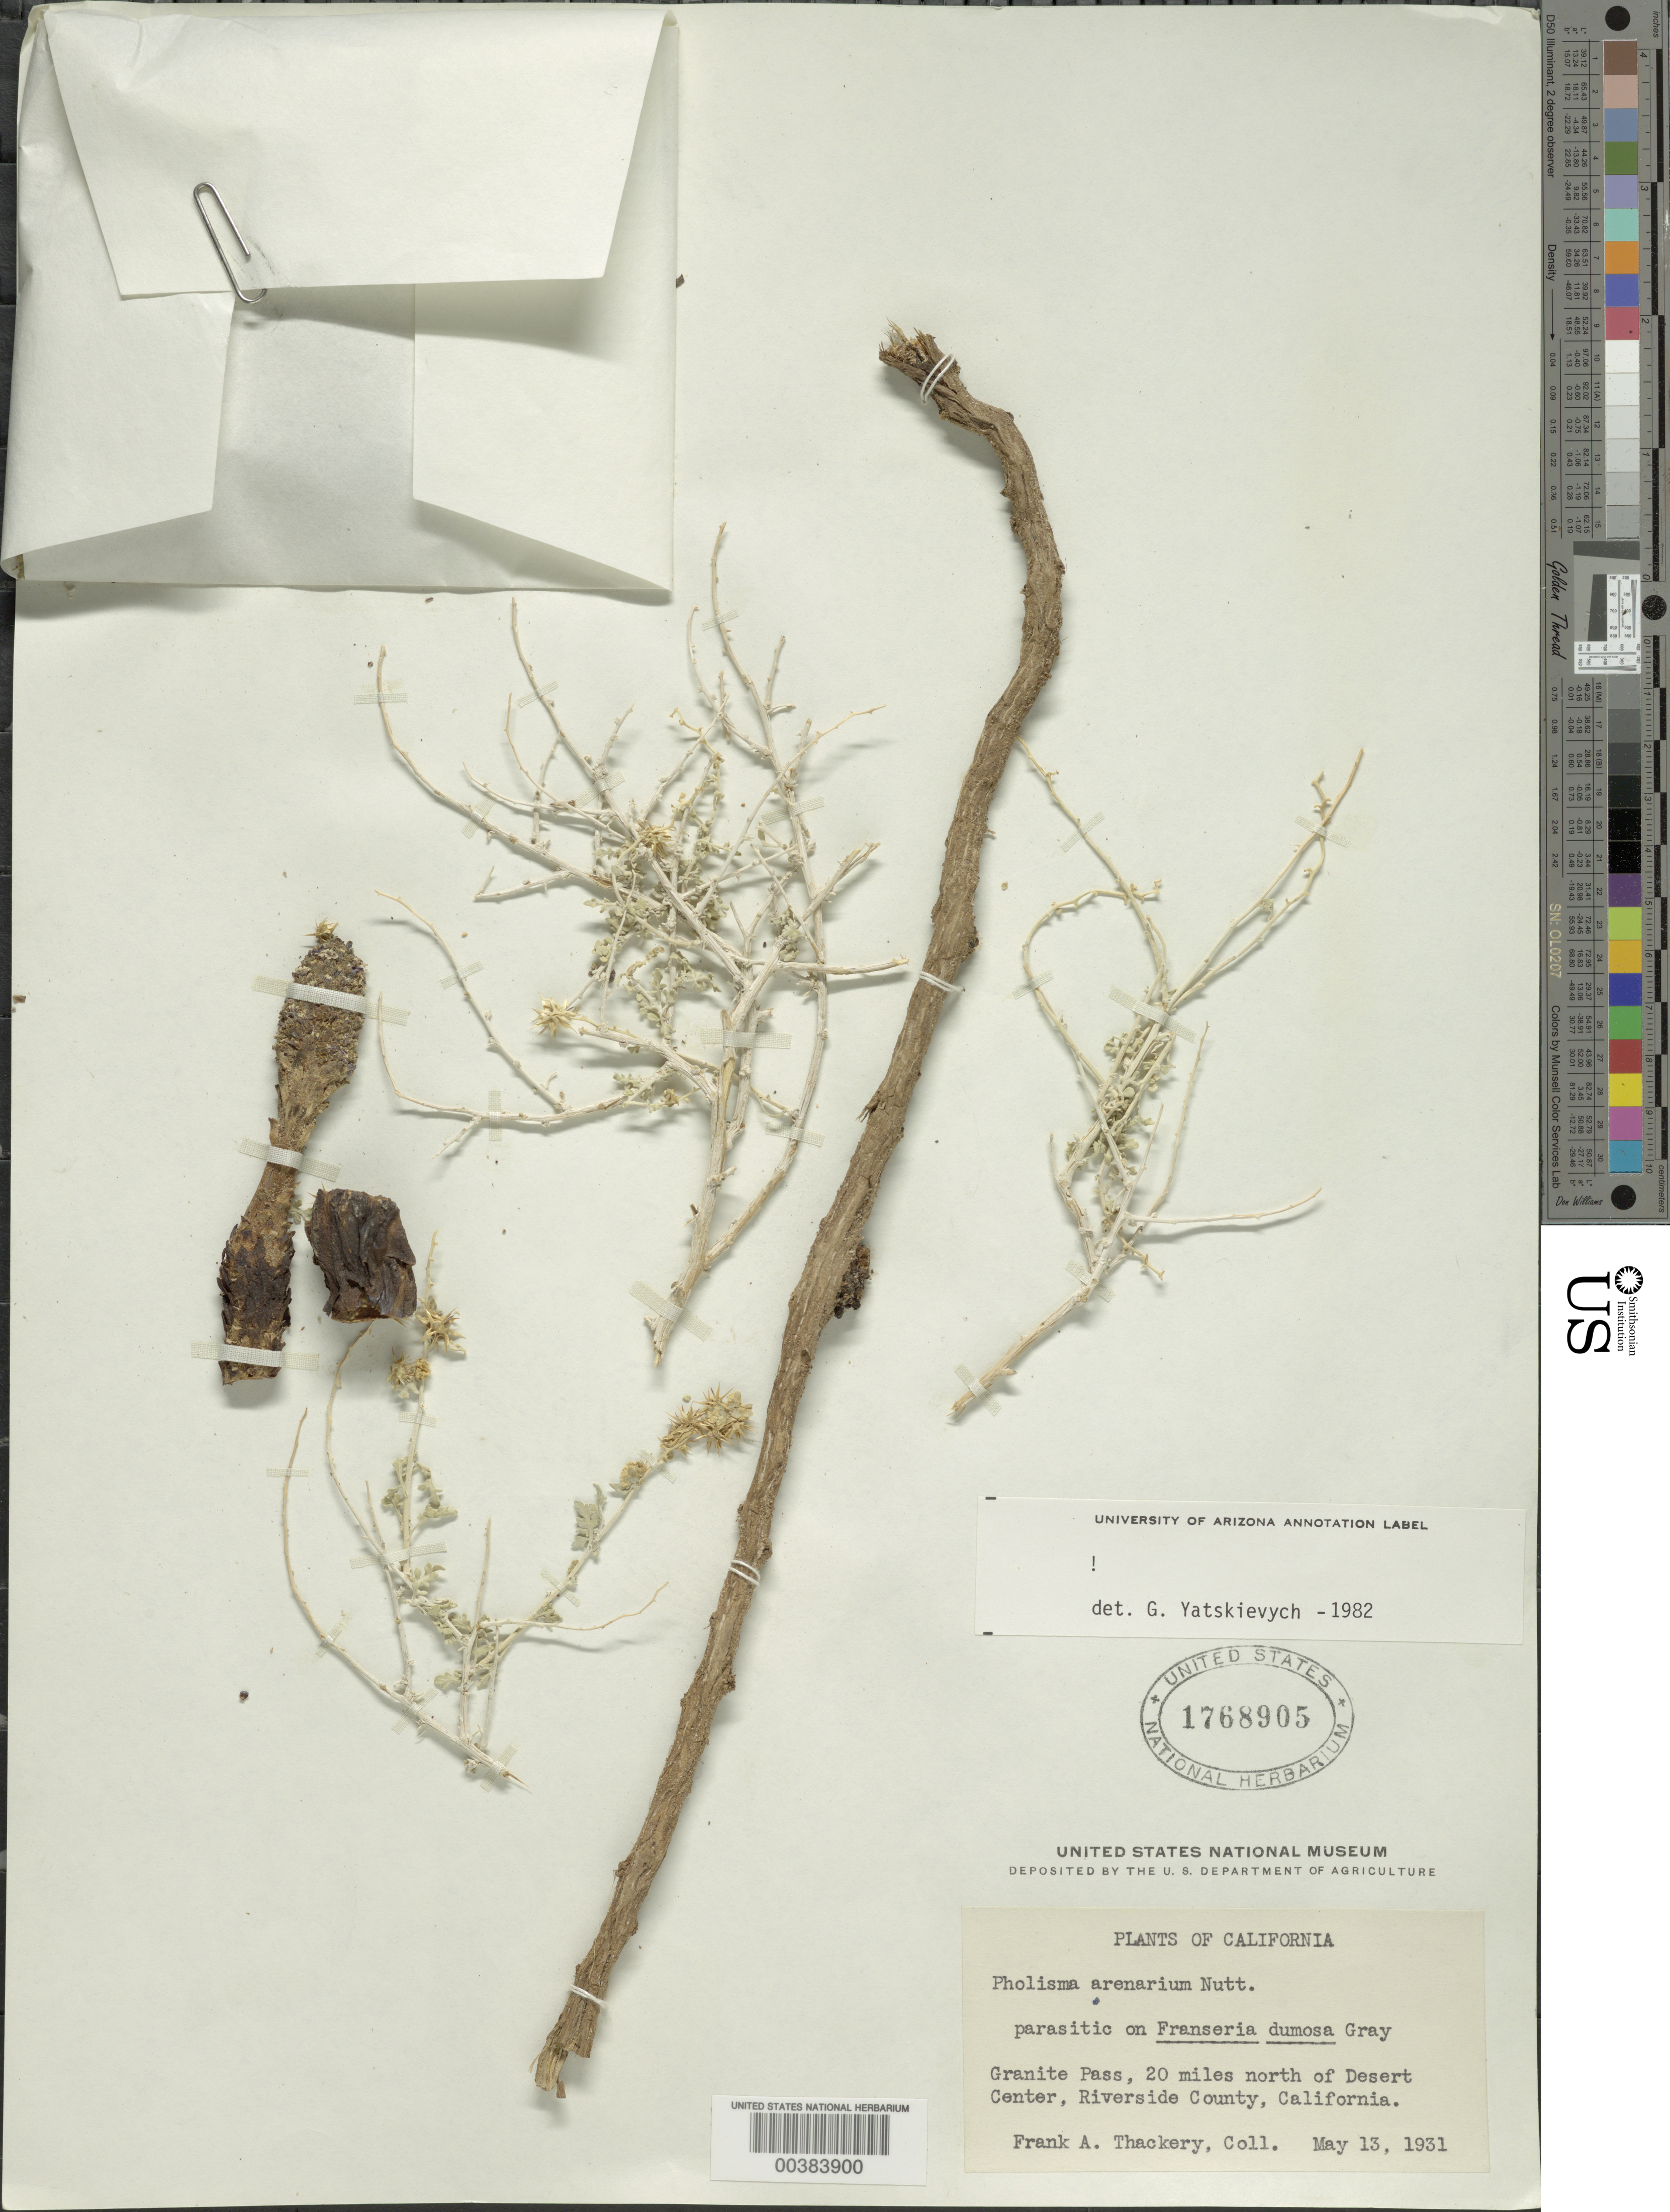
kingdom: Plantae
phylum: Tracheophyta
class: Magnoliopsida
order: Boraginales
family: Lennoaceae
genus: Pholisma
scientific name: Pholisma arenarium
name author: Nutt. ex Hook.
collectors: F. A. Thackery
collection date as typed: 13 May 1931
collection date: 1931-05-13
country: United States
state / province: California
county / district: Riverside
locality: Granite pass, n of desert center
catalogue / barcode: US 1768905